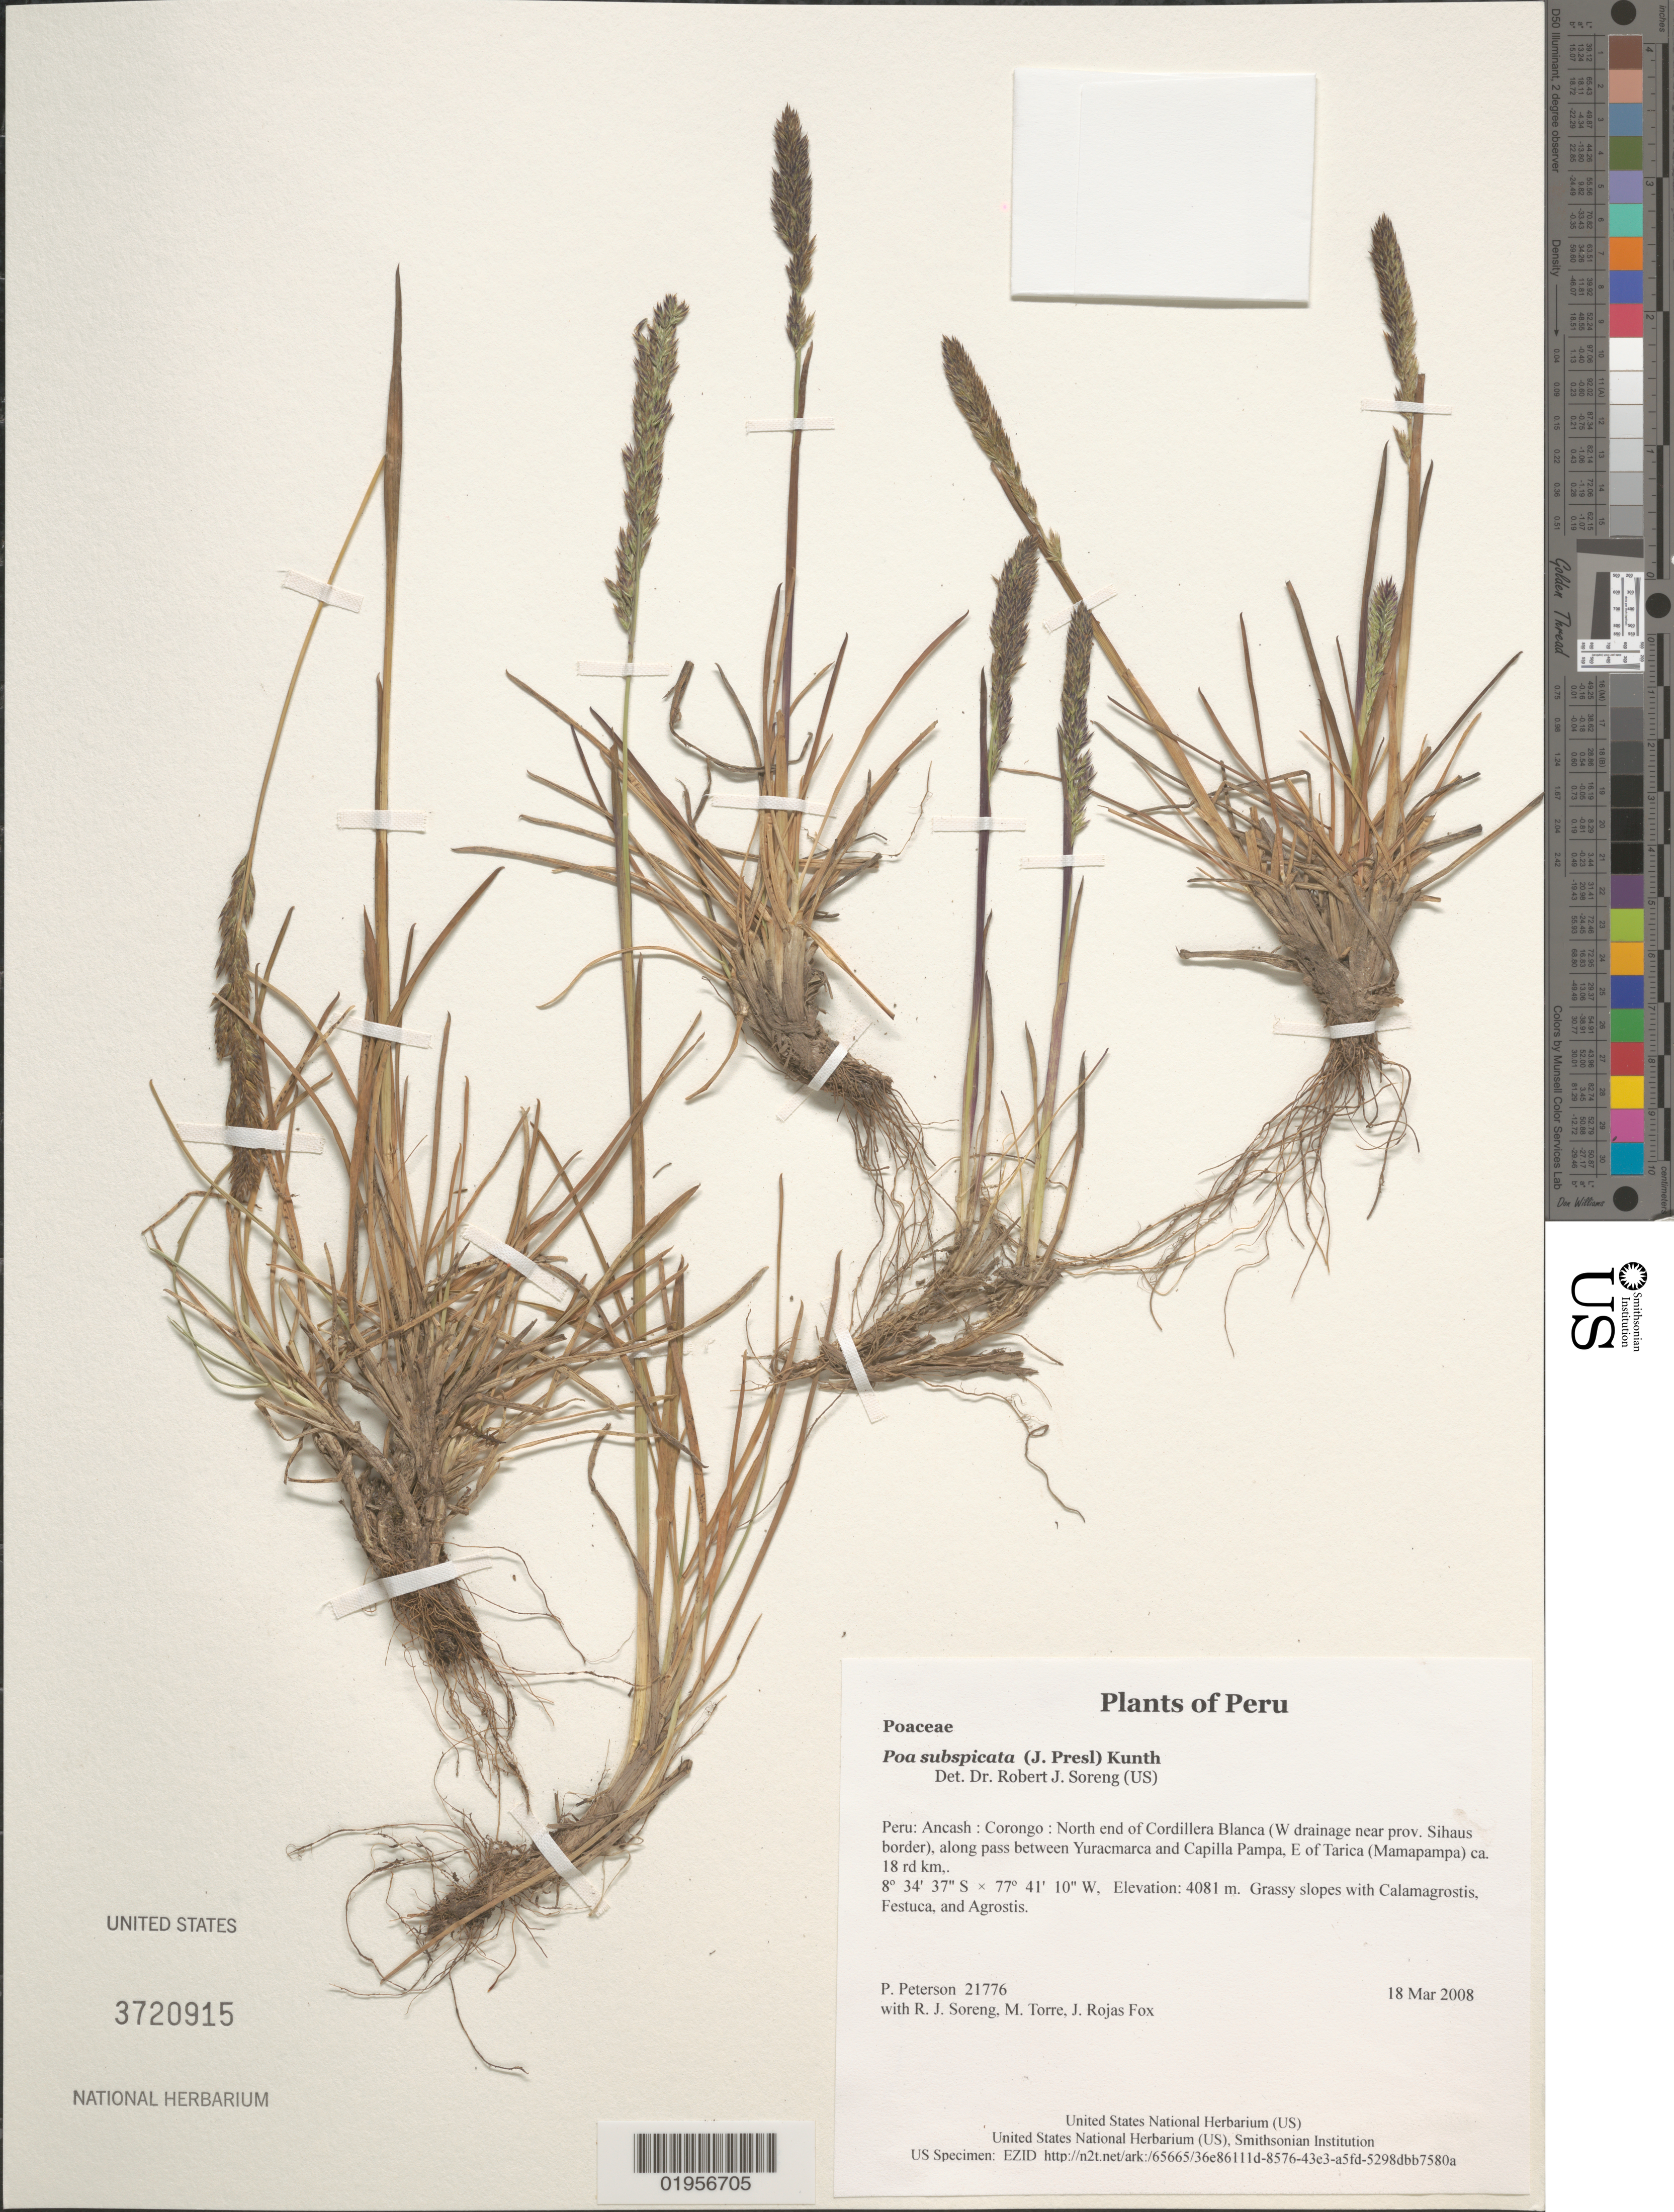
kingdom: Plantae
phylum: Tracheophyta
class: Liliopsida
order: Poales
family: Poaceae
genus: Poa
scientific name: Poa subspicata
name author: (J. Presl) Kunth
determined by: Soreng, Robert J., Research Associate (BOT), Smithsonian Institution - National Museum of Natural History (UNITED STATES)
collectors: P. M. Peterson, R. J. Soreng, M. Torre & J. Rojas Fox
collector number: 21776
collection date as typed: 18 Mar 2008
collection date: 2008-03-18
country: Peru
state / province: Ancash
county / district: Corongo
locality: North end of Cordillera Blanca (W drainage near prov. Sihaus border), along pass between Yuracmarca and Capilla Pampa, E of Tarica (Mamapampa) ca. 18 rd km,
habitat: Grassy slopes with Calamagrostis, Festuca, and Agrostis.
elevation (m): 4081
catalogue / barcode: US 3720915